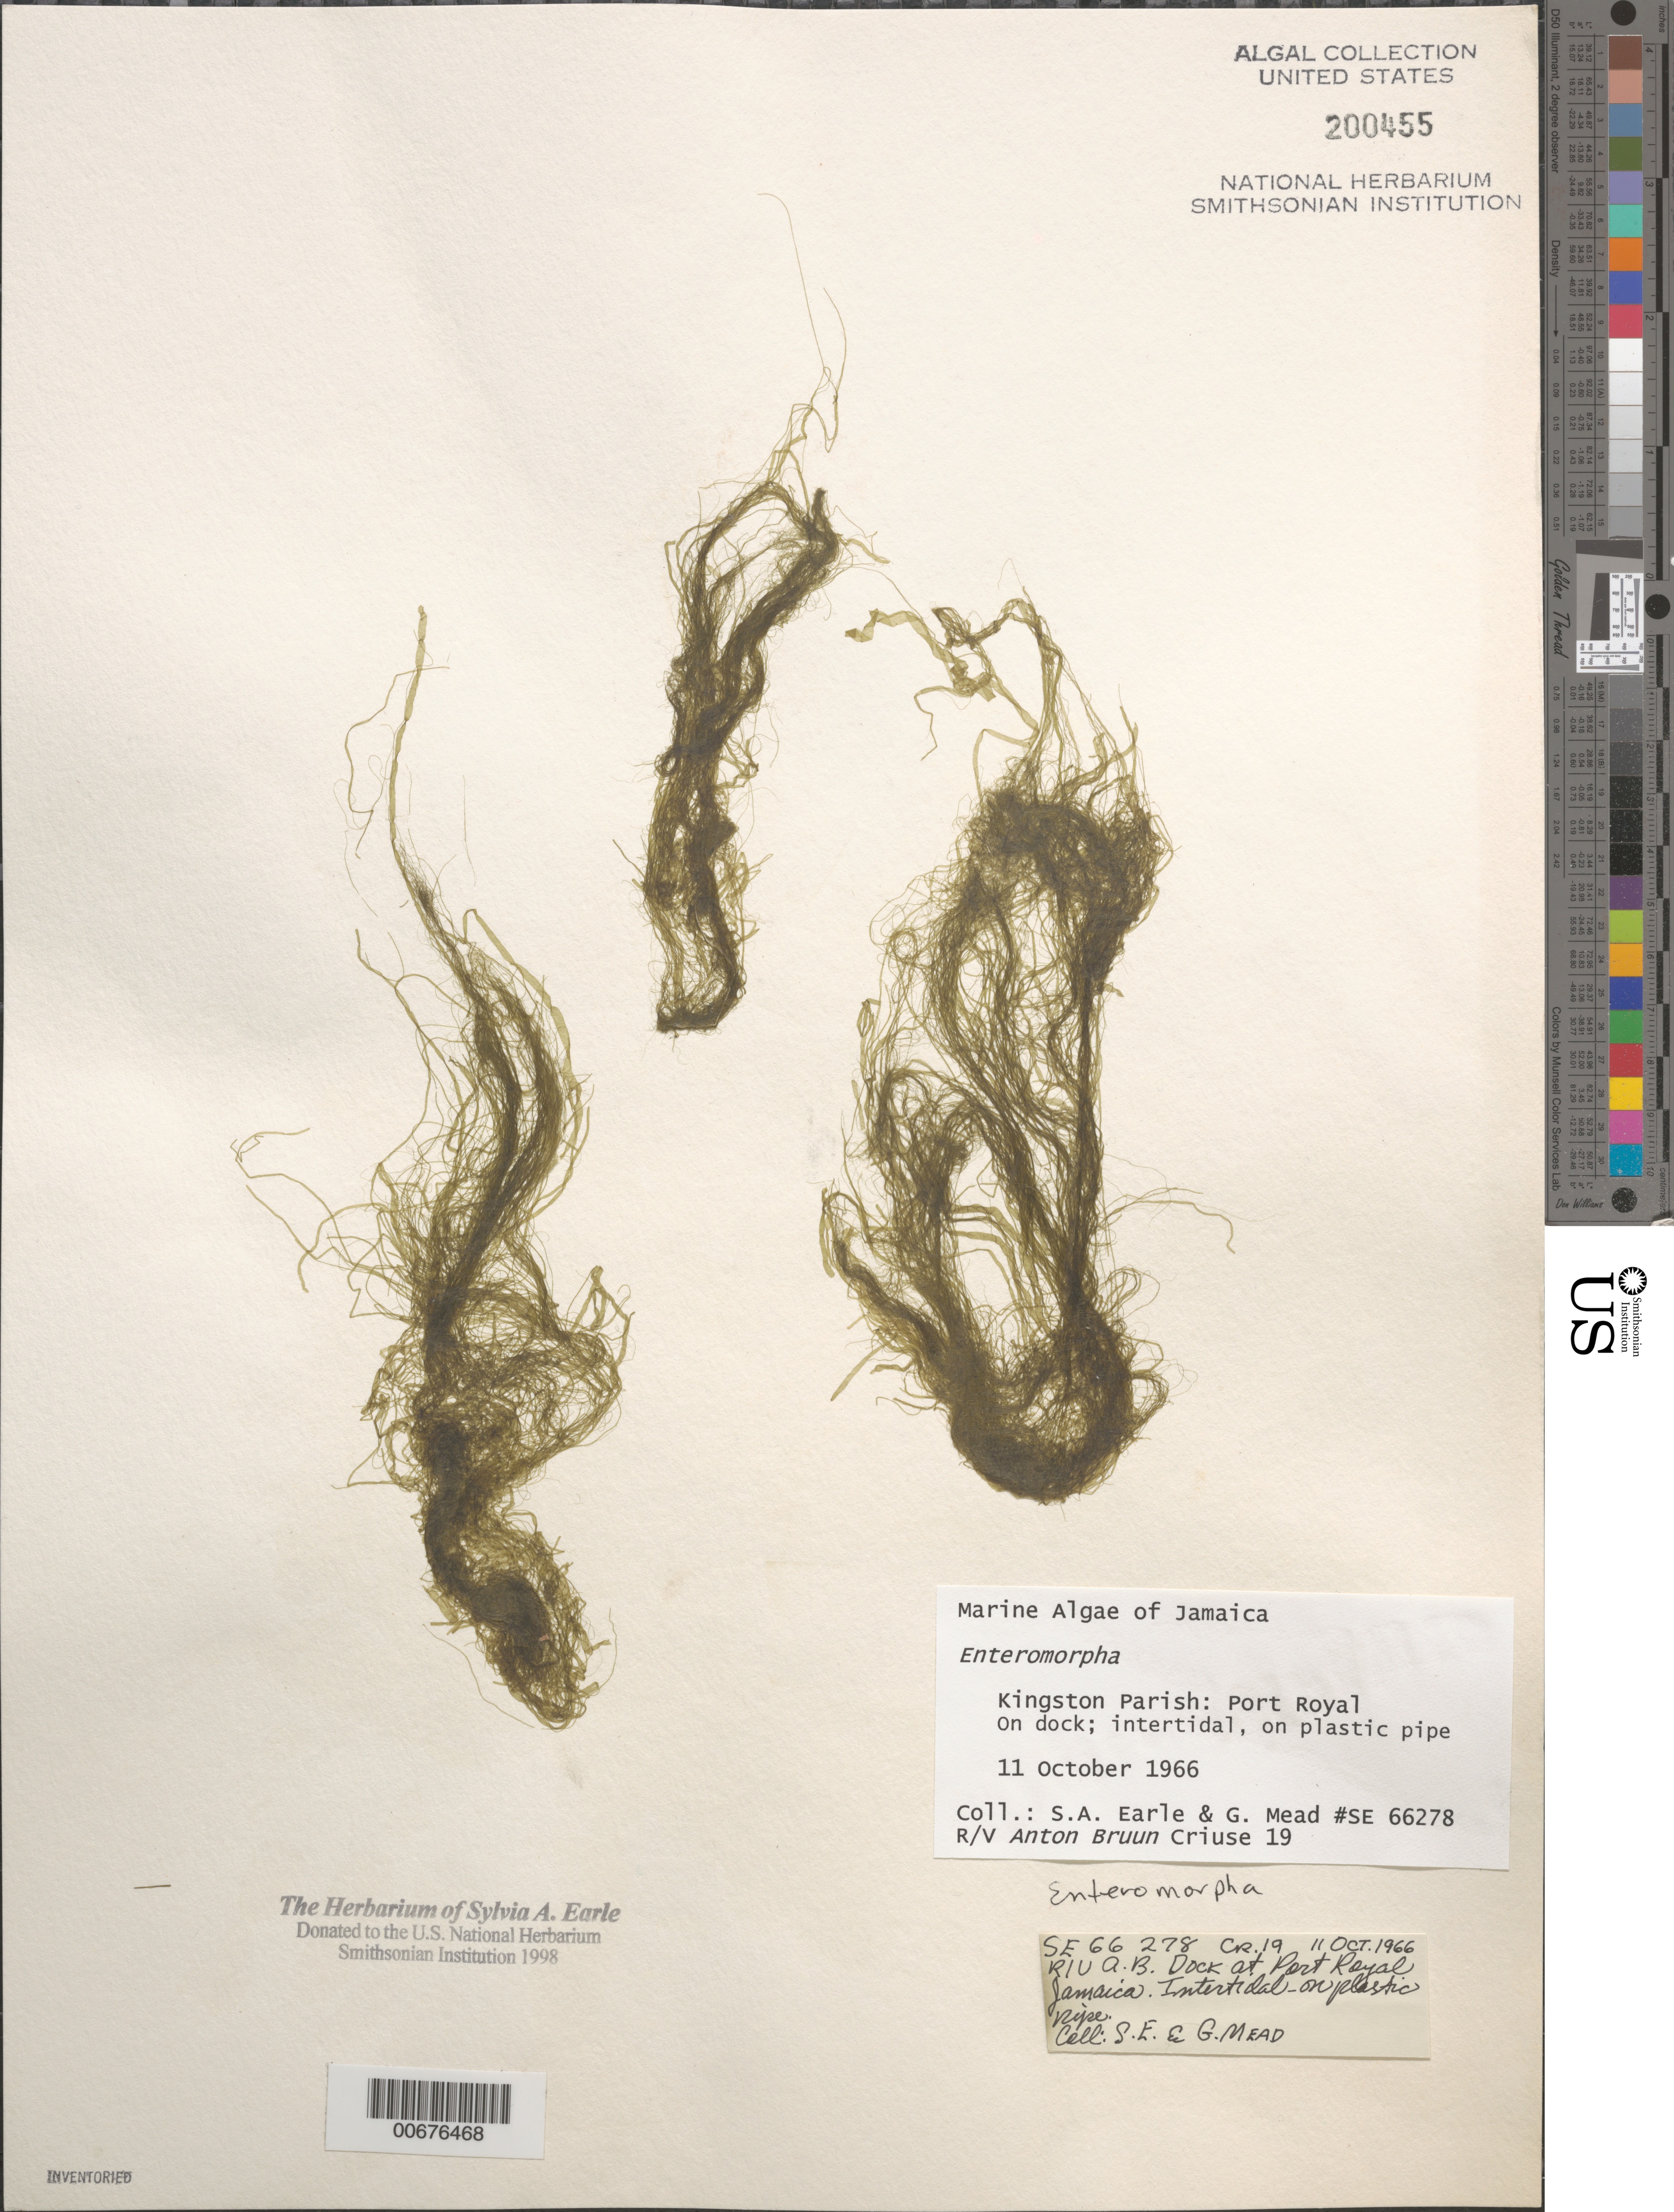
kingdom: Plantae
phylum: Chlorophyta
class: Ulvophyceae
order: Ulvales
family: Ulvaceae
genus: Ulva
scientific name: Ulva sp.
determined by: Algae name updating Project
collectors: S. A. Earle & G. Mead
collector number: SE66278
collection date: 1966-10-11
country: Jamaica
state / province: Kingston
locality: Kingston Parish: Port Royal.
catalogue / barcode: US 200455